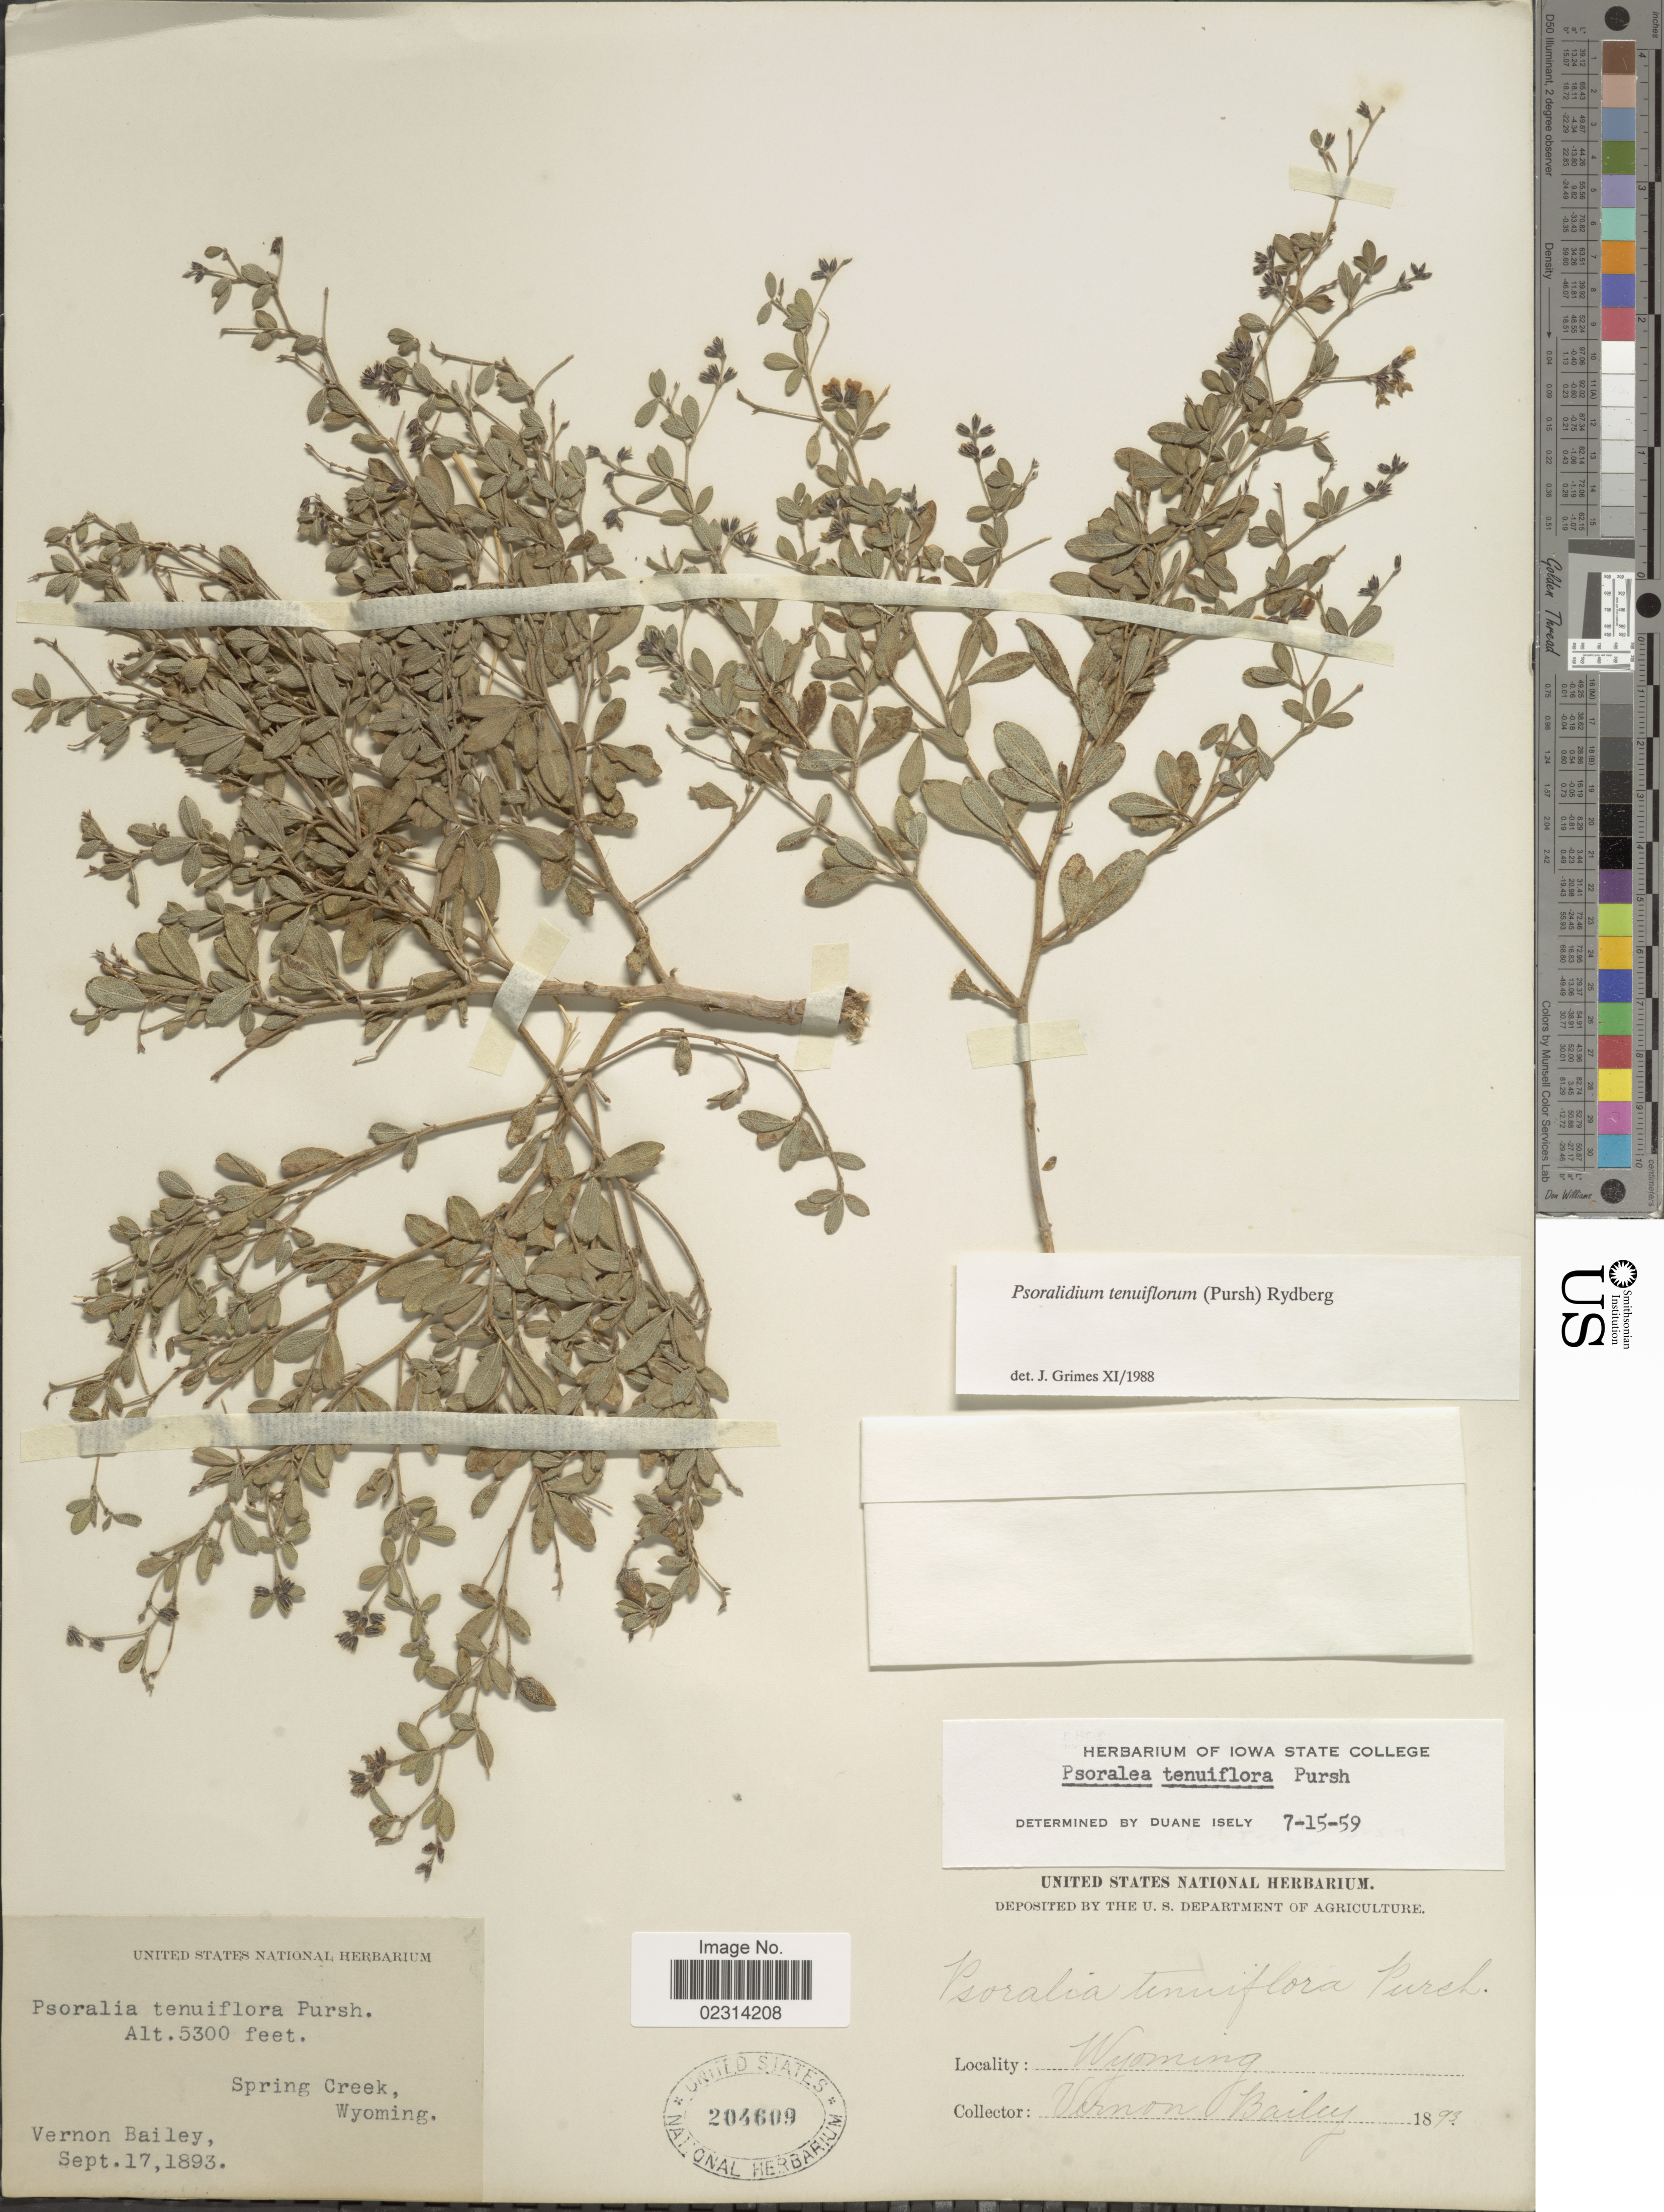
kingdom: Plantae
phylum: Tracheophyta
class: Magnoliopsida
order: Fabales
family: Fabaceae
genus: Psoralidium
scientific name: Psoralidium tenuiflorum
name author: (Pursh) Rydb.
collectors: V. O. Bailey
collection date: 1893-09-17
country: United States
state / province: Wyoming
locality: Spring Creek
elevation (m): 1615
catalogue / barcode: US 204609